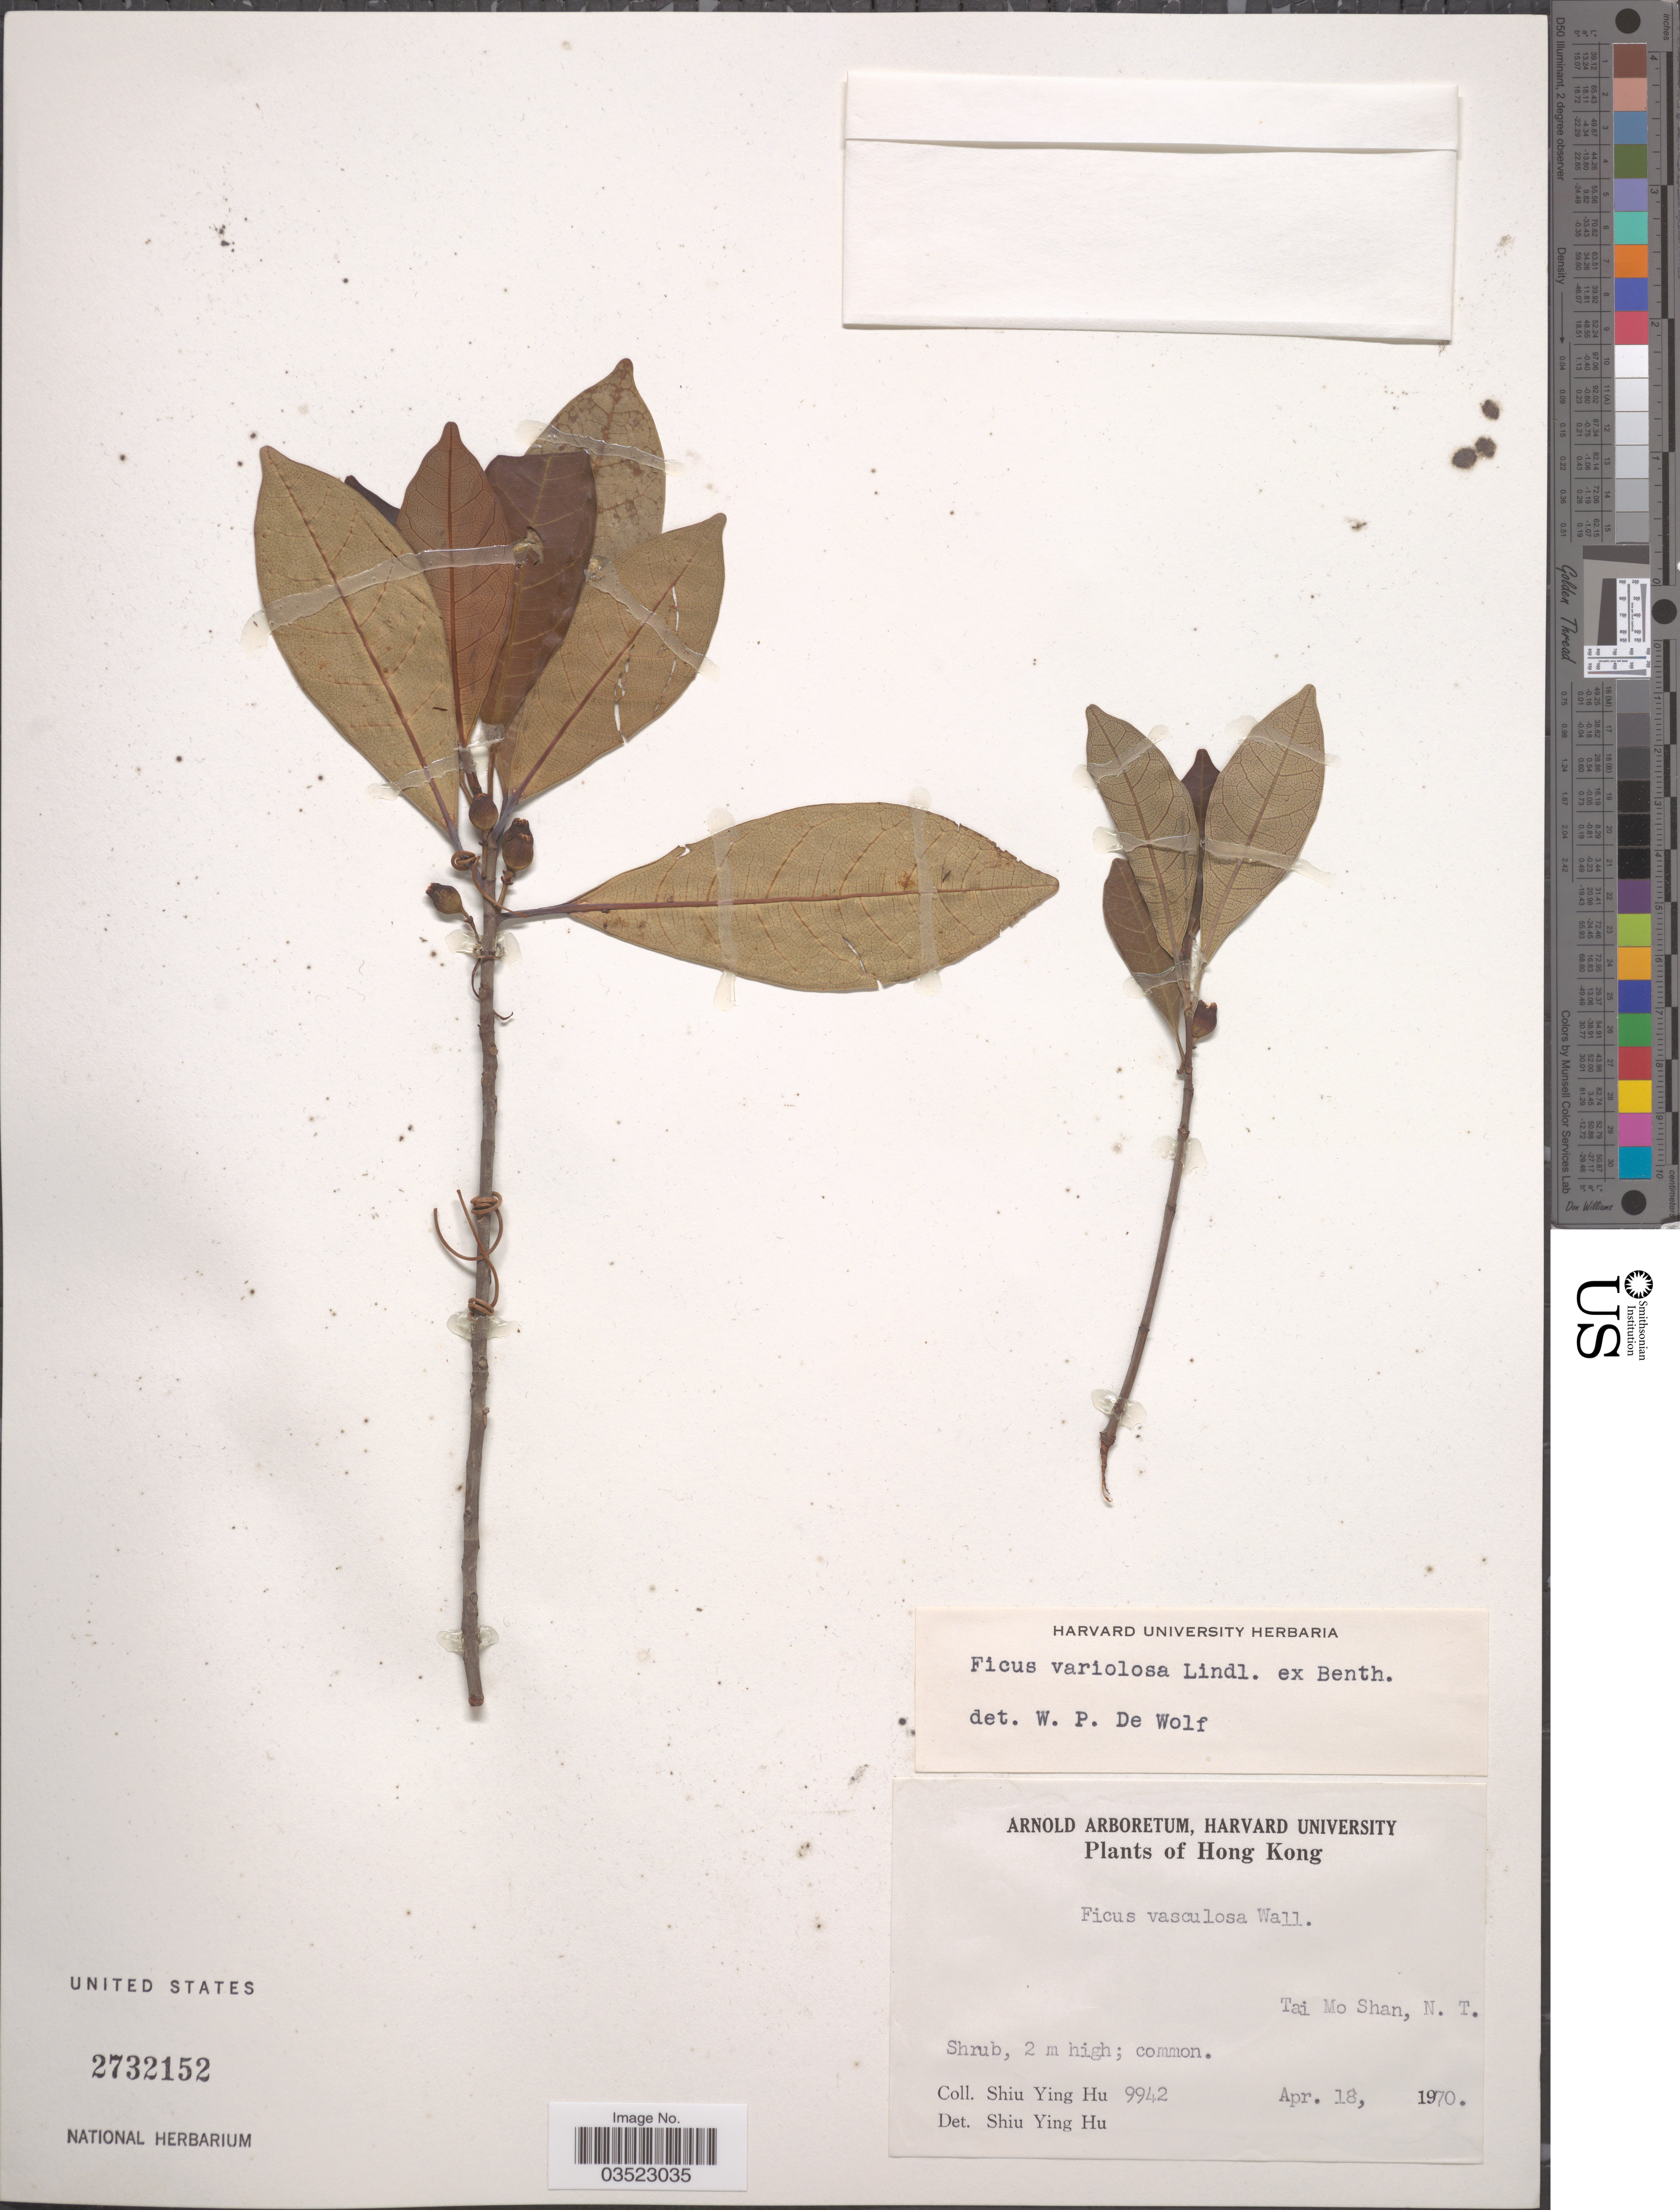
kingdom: Plantae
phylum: Tracheophyta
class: Magnoliopsida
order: Rosales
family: Moraceae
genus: Ficus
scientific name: Ficus vasculosa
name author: Wall. ex Miq.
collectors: S. Y. Hu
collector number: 9942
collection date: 1970-04-18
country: China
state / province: Hong Kong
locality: Tai Mo Shan, N. T.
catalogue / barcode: US 2732152